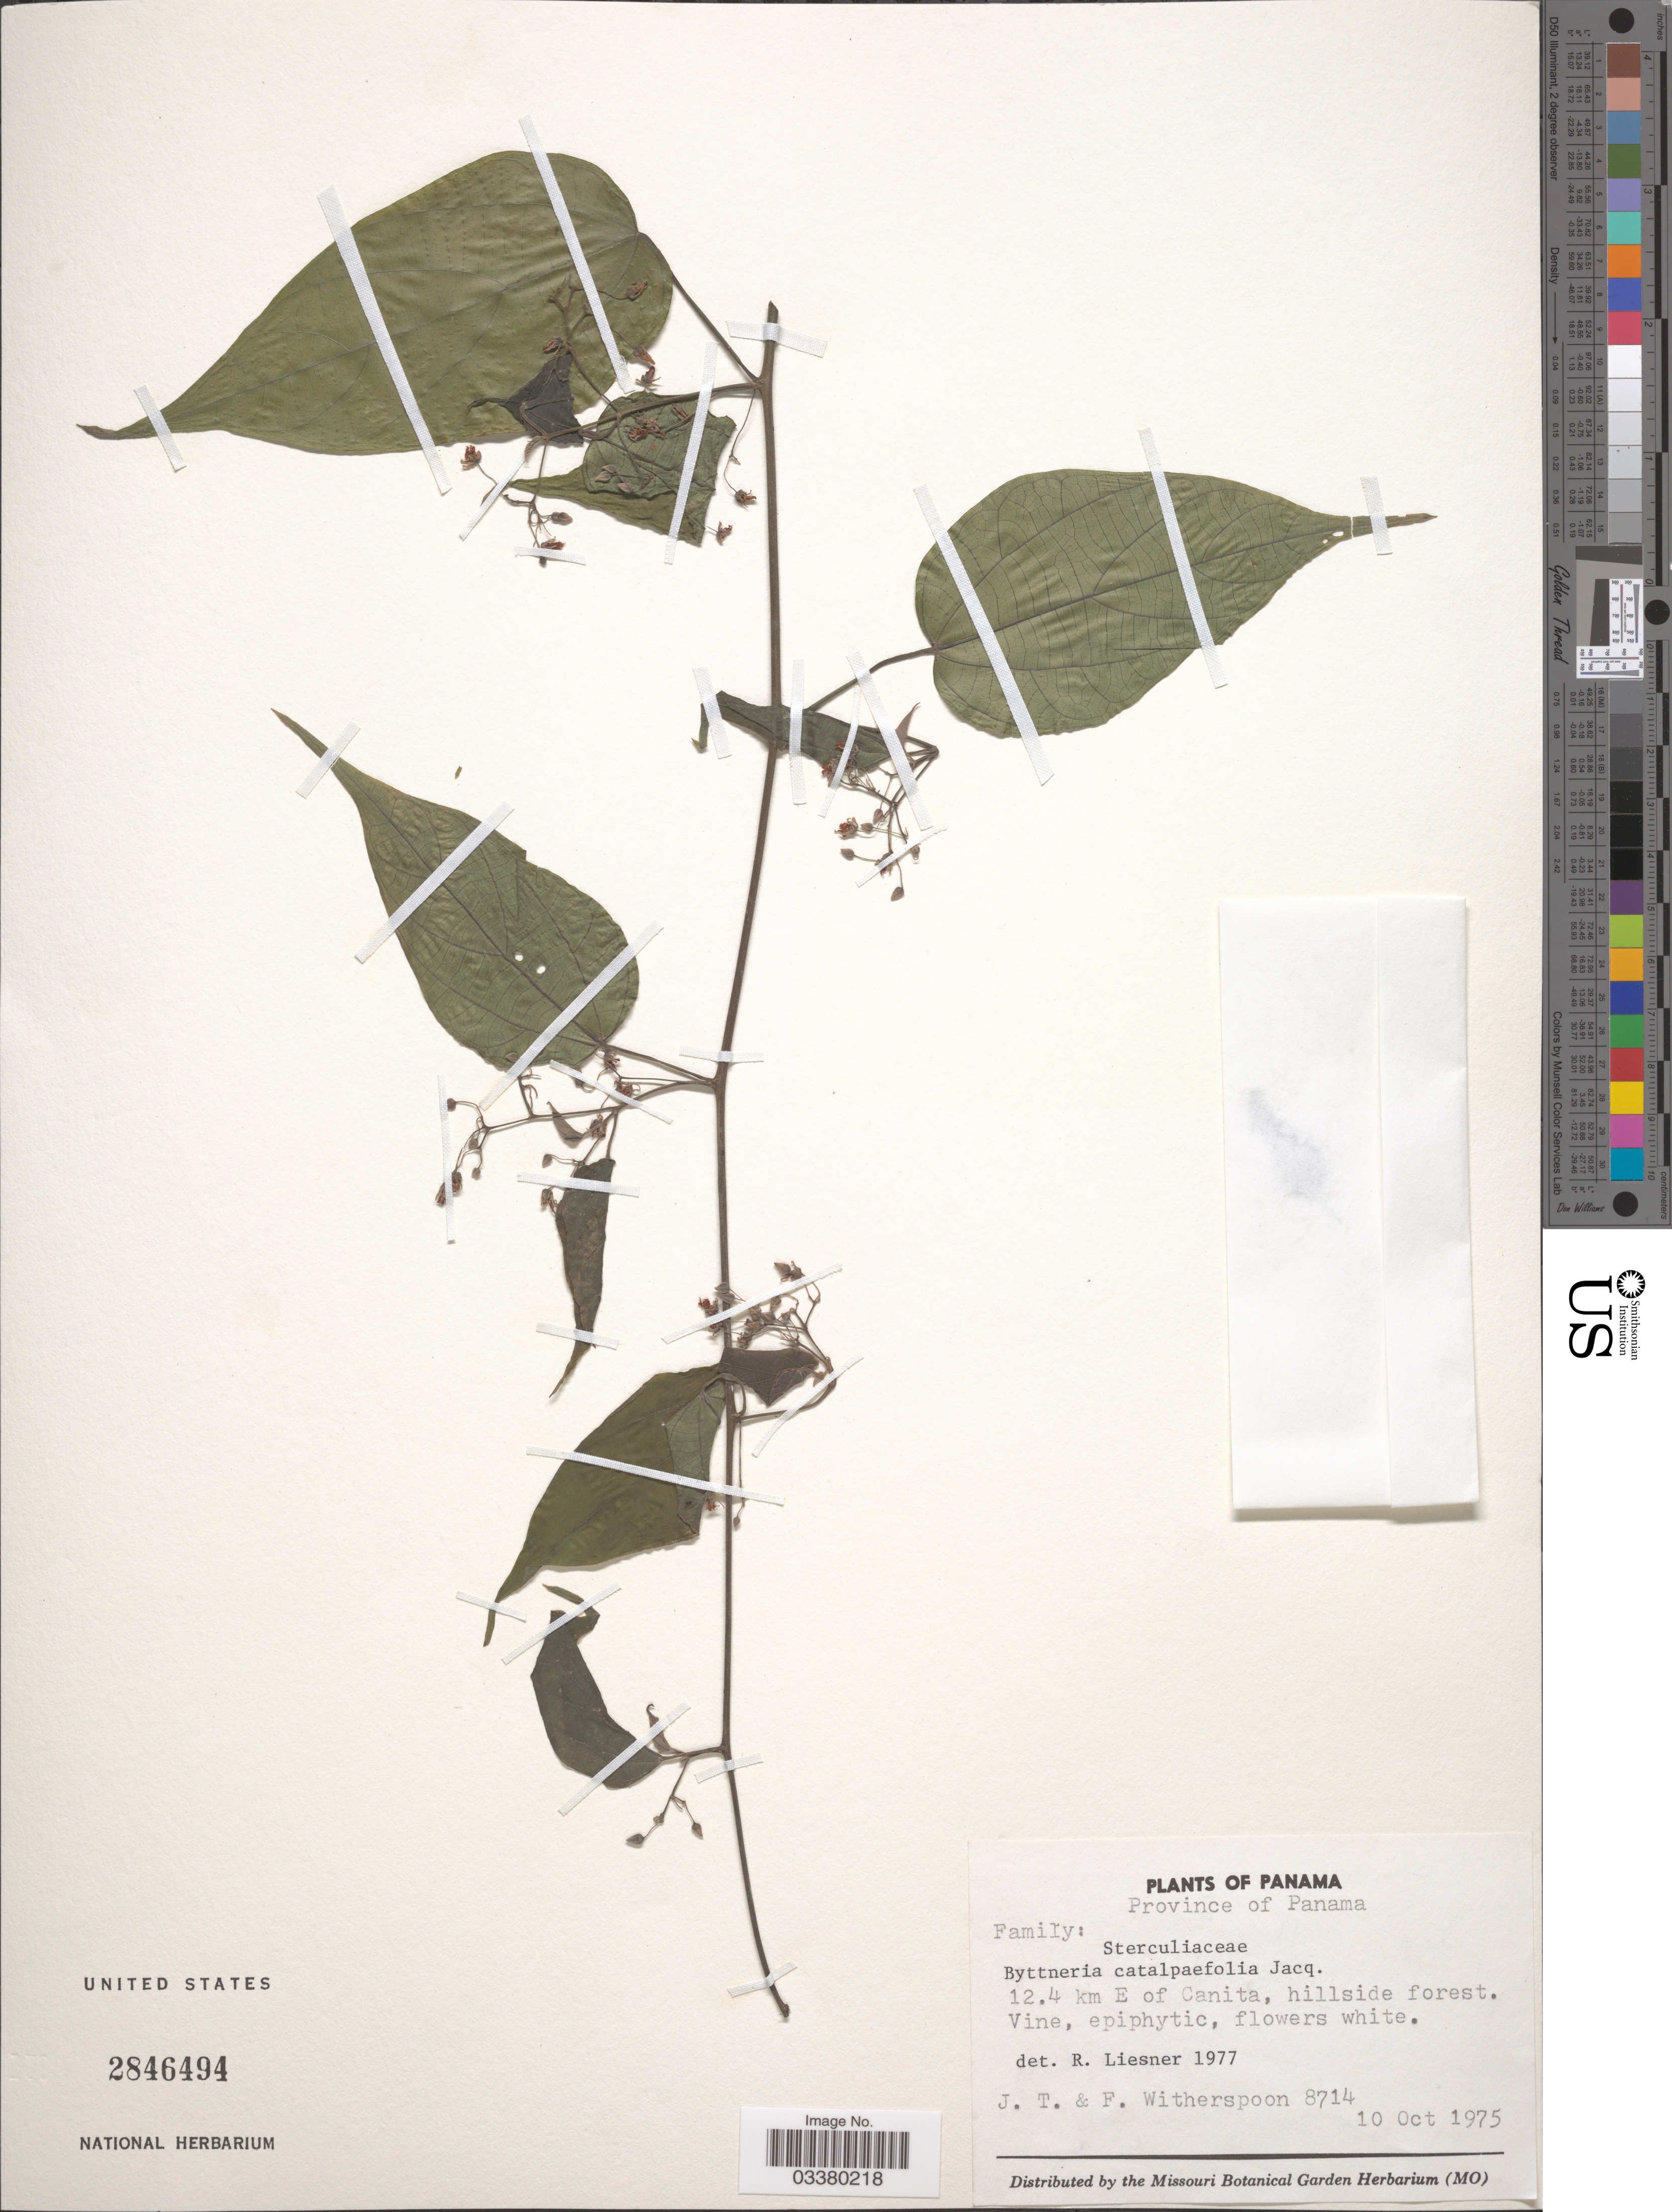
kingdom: Plantae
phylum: Tracheophyta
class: Magnoliopsida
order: Malvales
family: Malvaceae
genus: Byttneria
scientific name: Byttneria catalpifolia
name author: Jacq.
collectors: J. Witherspoon & F. Witherspoon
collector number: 8714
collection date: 1975-10-10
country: Panama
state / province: Panamá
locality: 12.4 km E of Canita.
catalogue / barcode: US 2846494